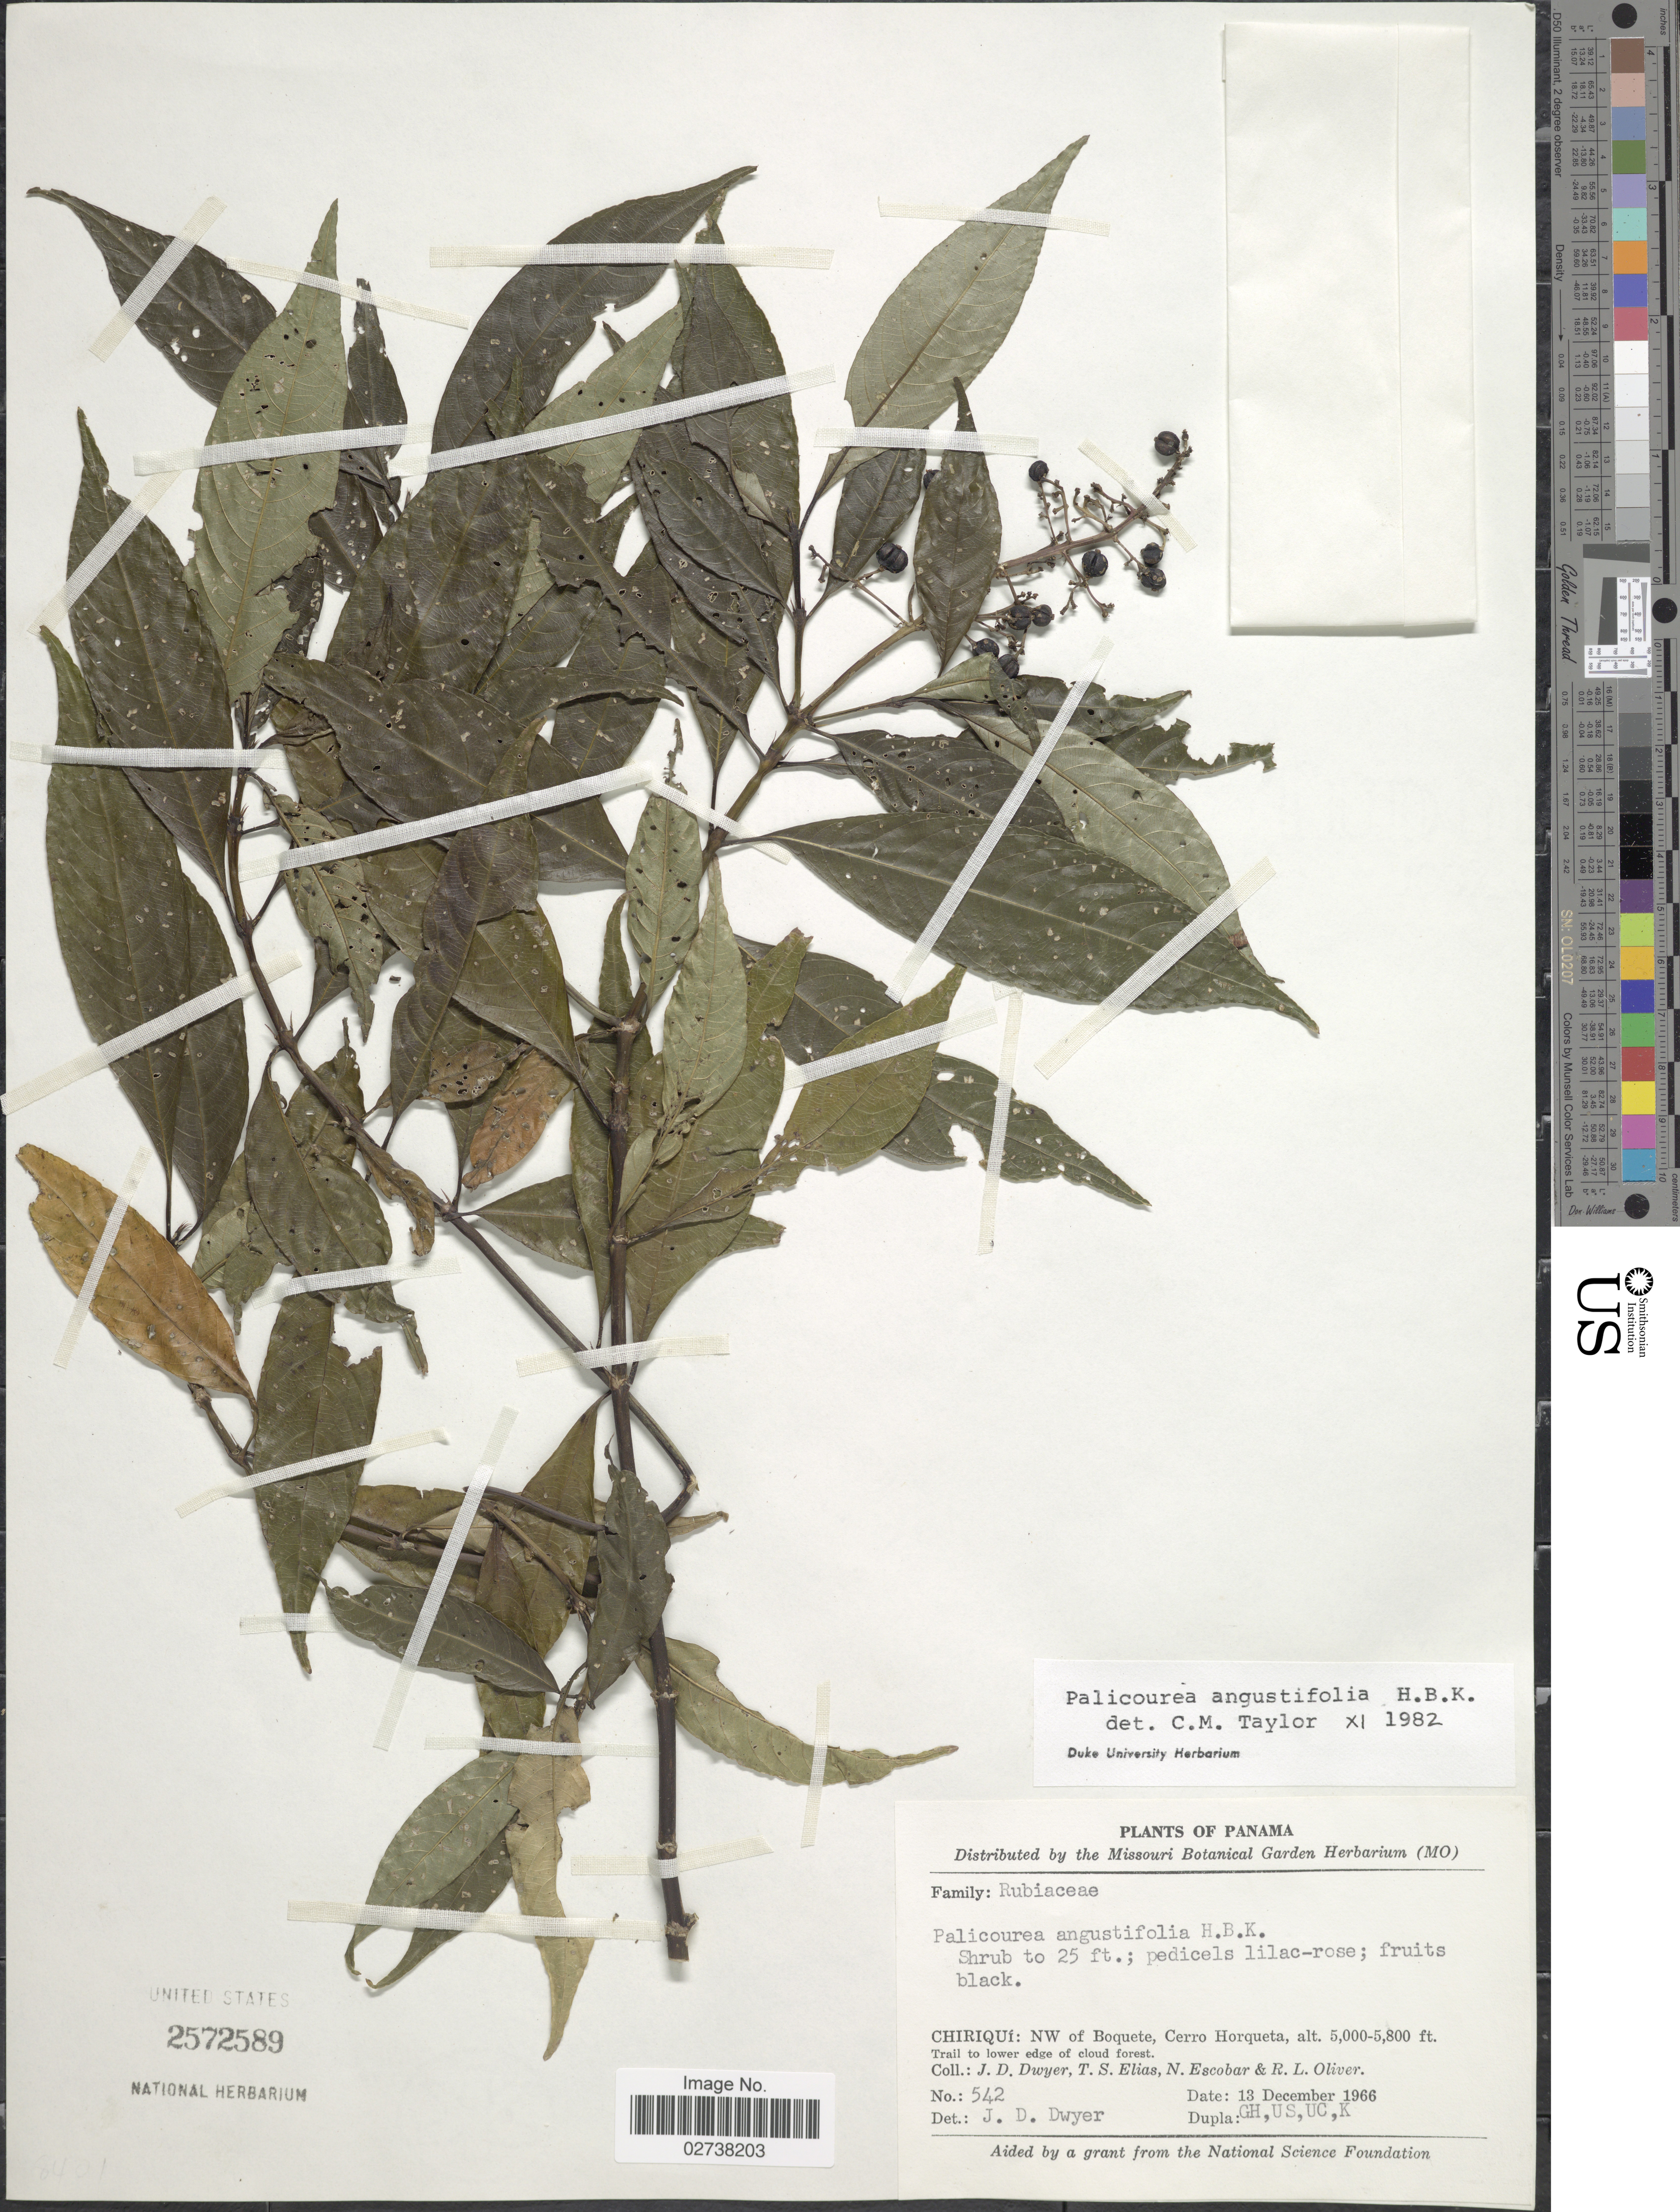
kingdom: Plantae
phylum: Tracheophyta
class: Magnoliopsida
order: Gentianales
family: Rubiaceae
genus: Palicourea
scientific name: Palicourea angustifolia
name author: Kunth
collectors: J. D. Dwyer, T. S. Elias, N. Escobar & R. Oliver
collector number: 542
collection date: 1966-12-13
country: Panama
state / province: Chiriqui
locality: NW of Boquete, Cerro Horqueta, trail to lower edge of cloud forest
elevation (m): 1524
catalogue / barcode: US 2572589